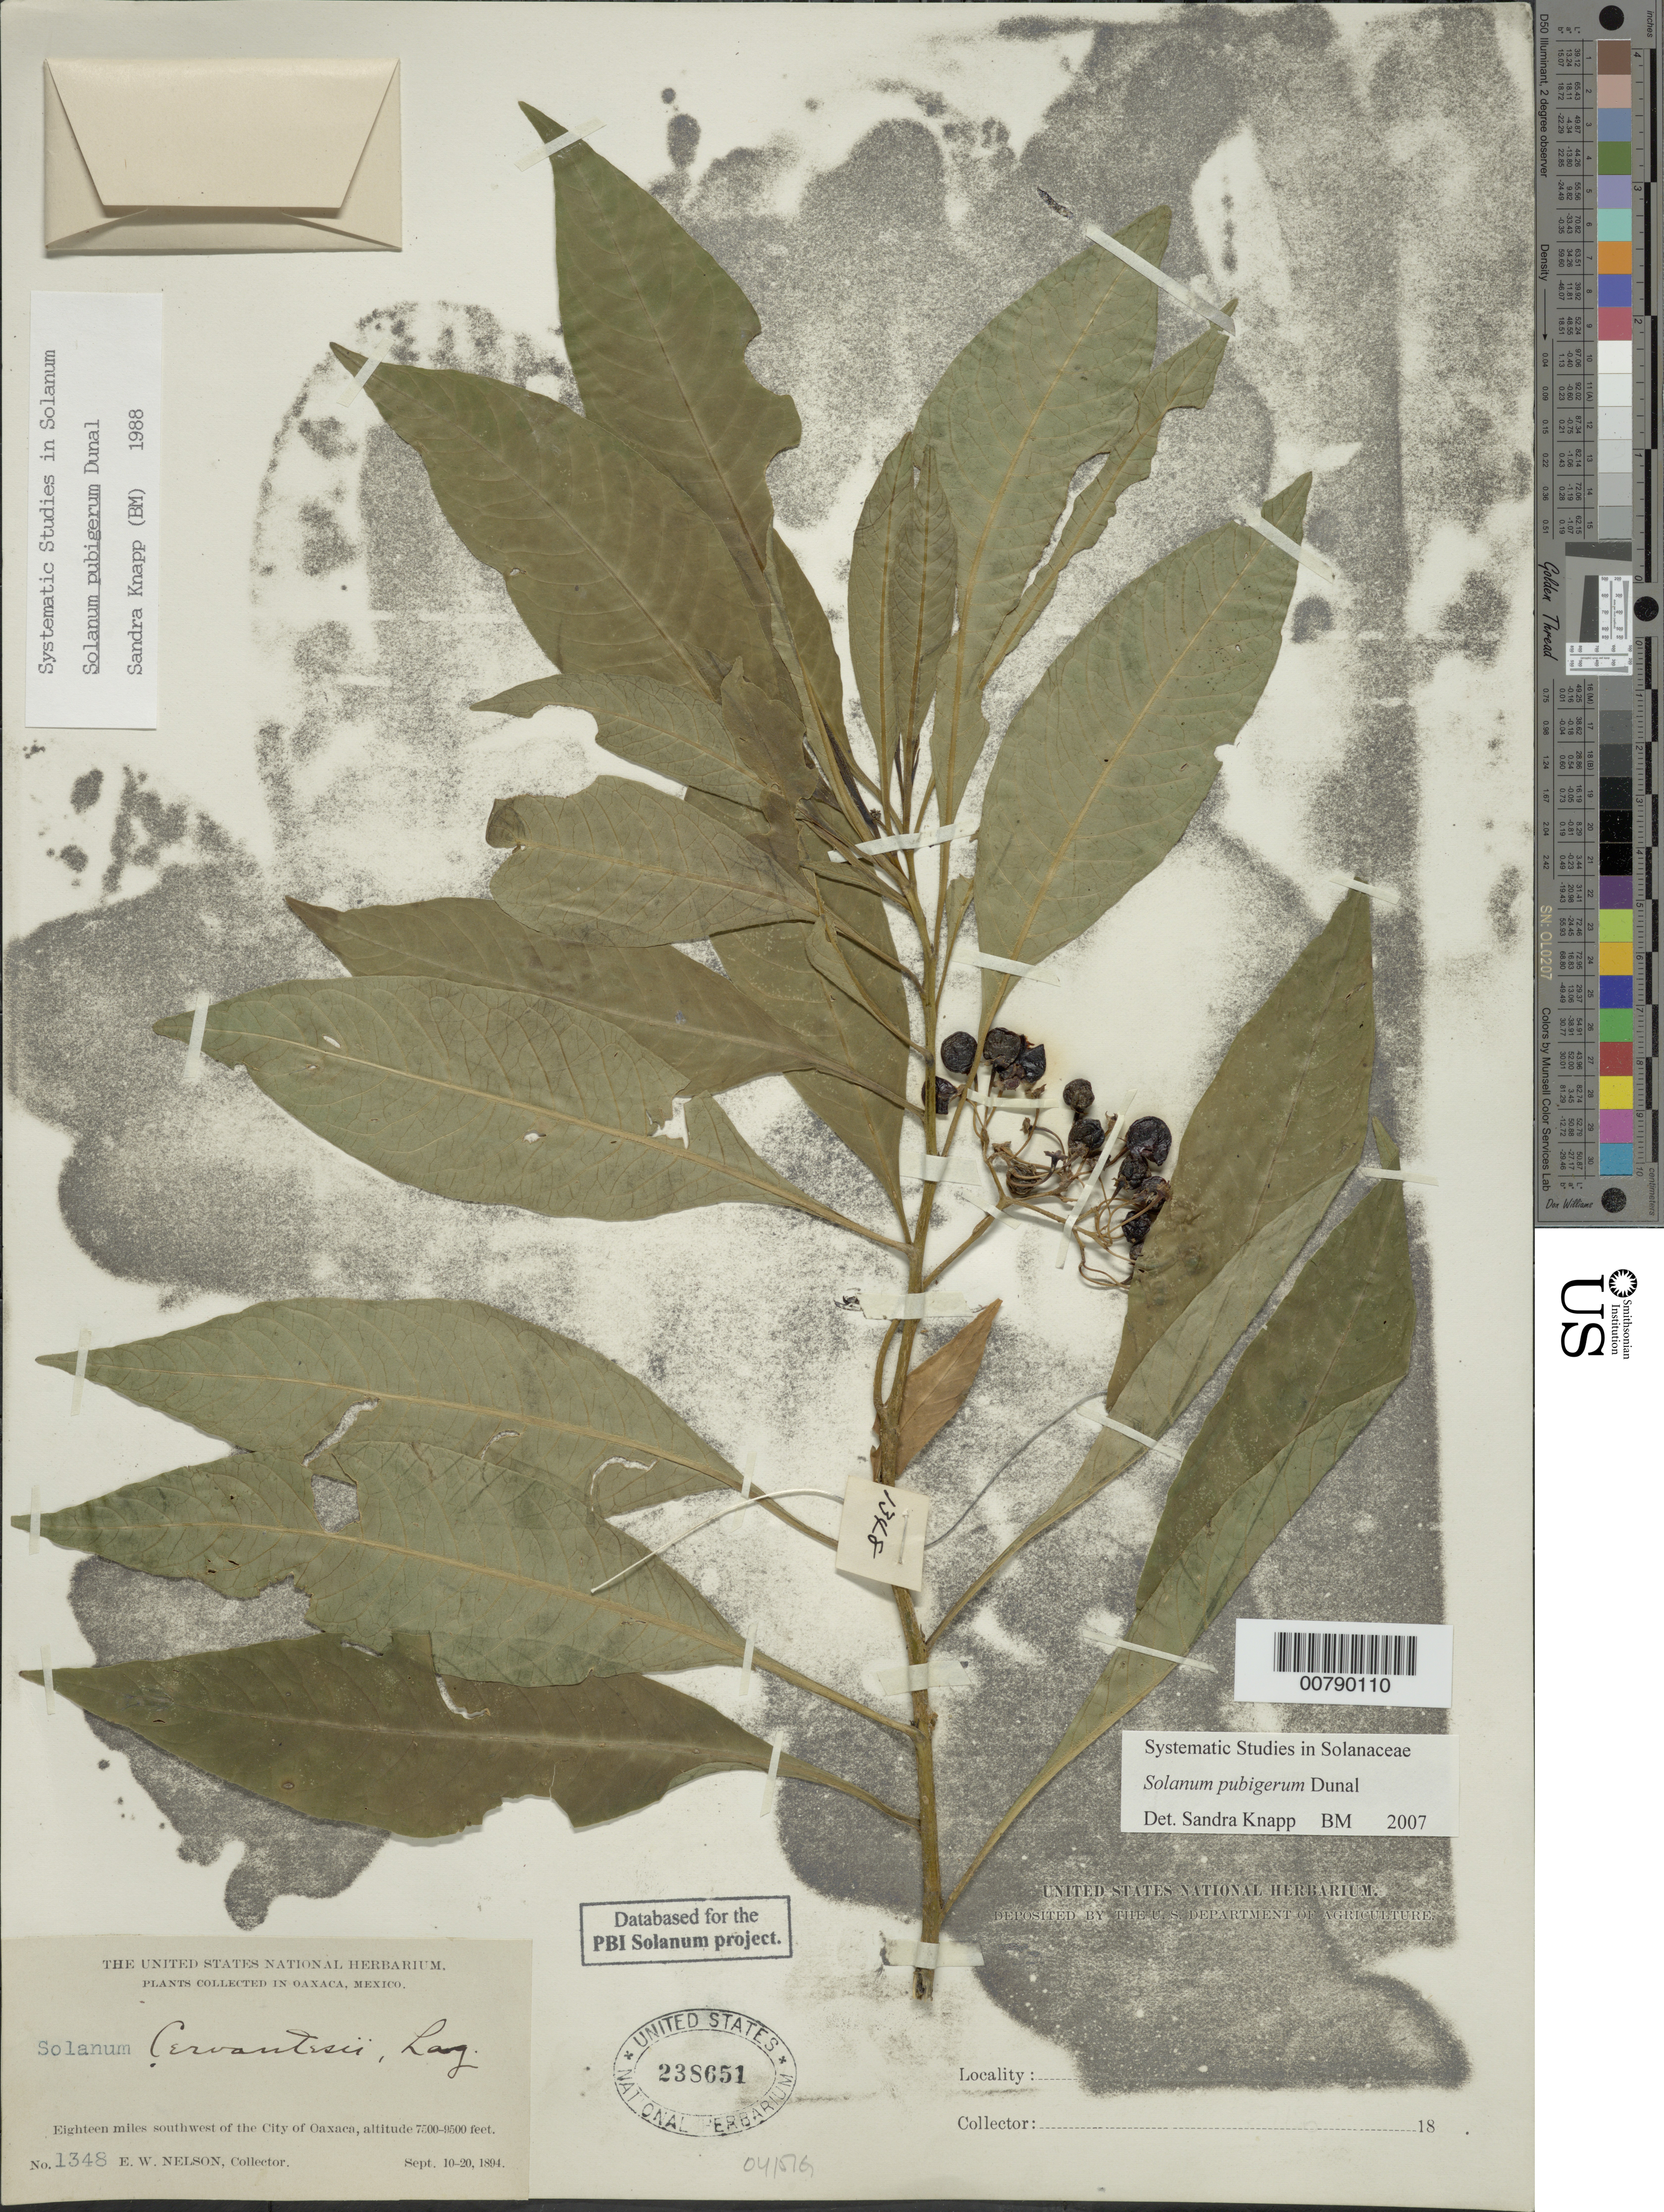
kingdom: Plantae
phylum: Tracheophyta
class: Magnoliopsida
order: Solanales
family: Solanaceae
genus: Solanum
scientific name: Solanum pubigerum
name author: Dunal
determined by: Knapp, S. D.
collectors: E. W. Nelson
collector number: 1348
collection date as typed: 10 Sep 1894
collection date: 1894-09-10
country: Mexico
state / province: Oaxaca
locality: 18 miles southwest of the city of Oaxaca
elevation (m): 2286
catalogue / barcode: US 238651